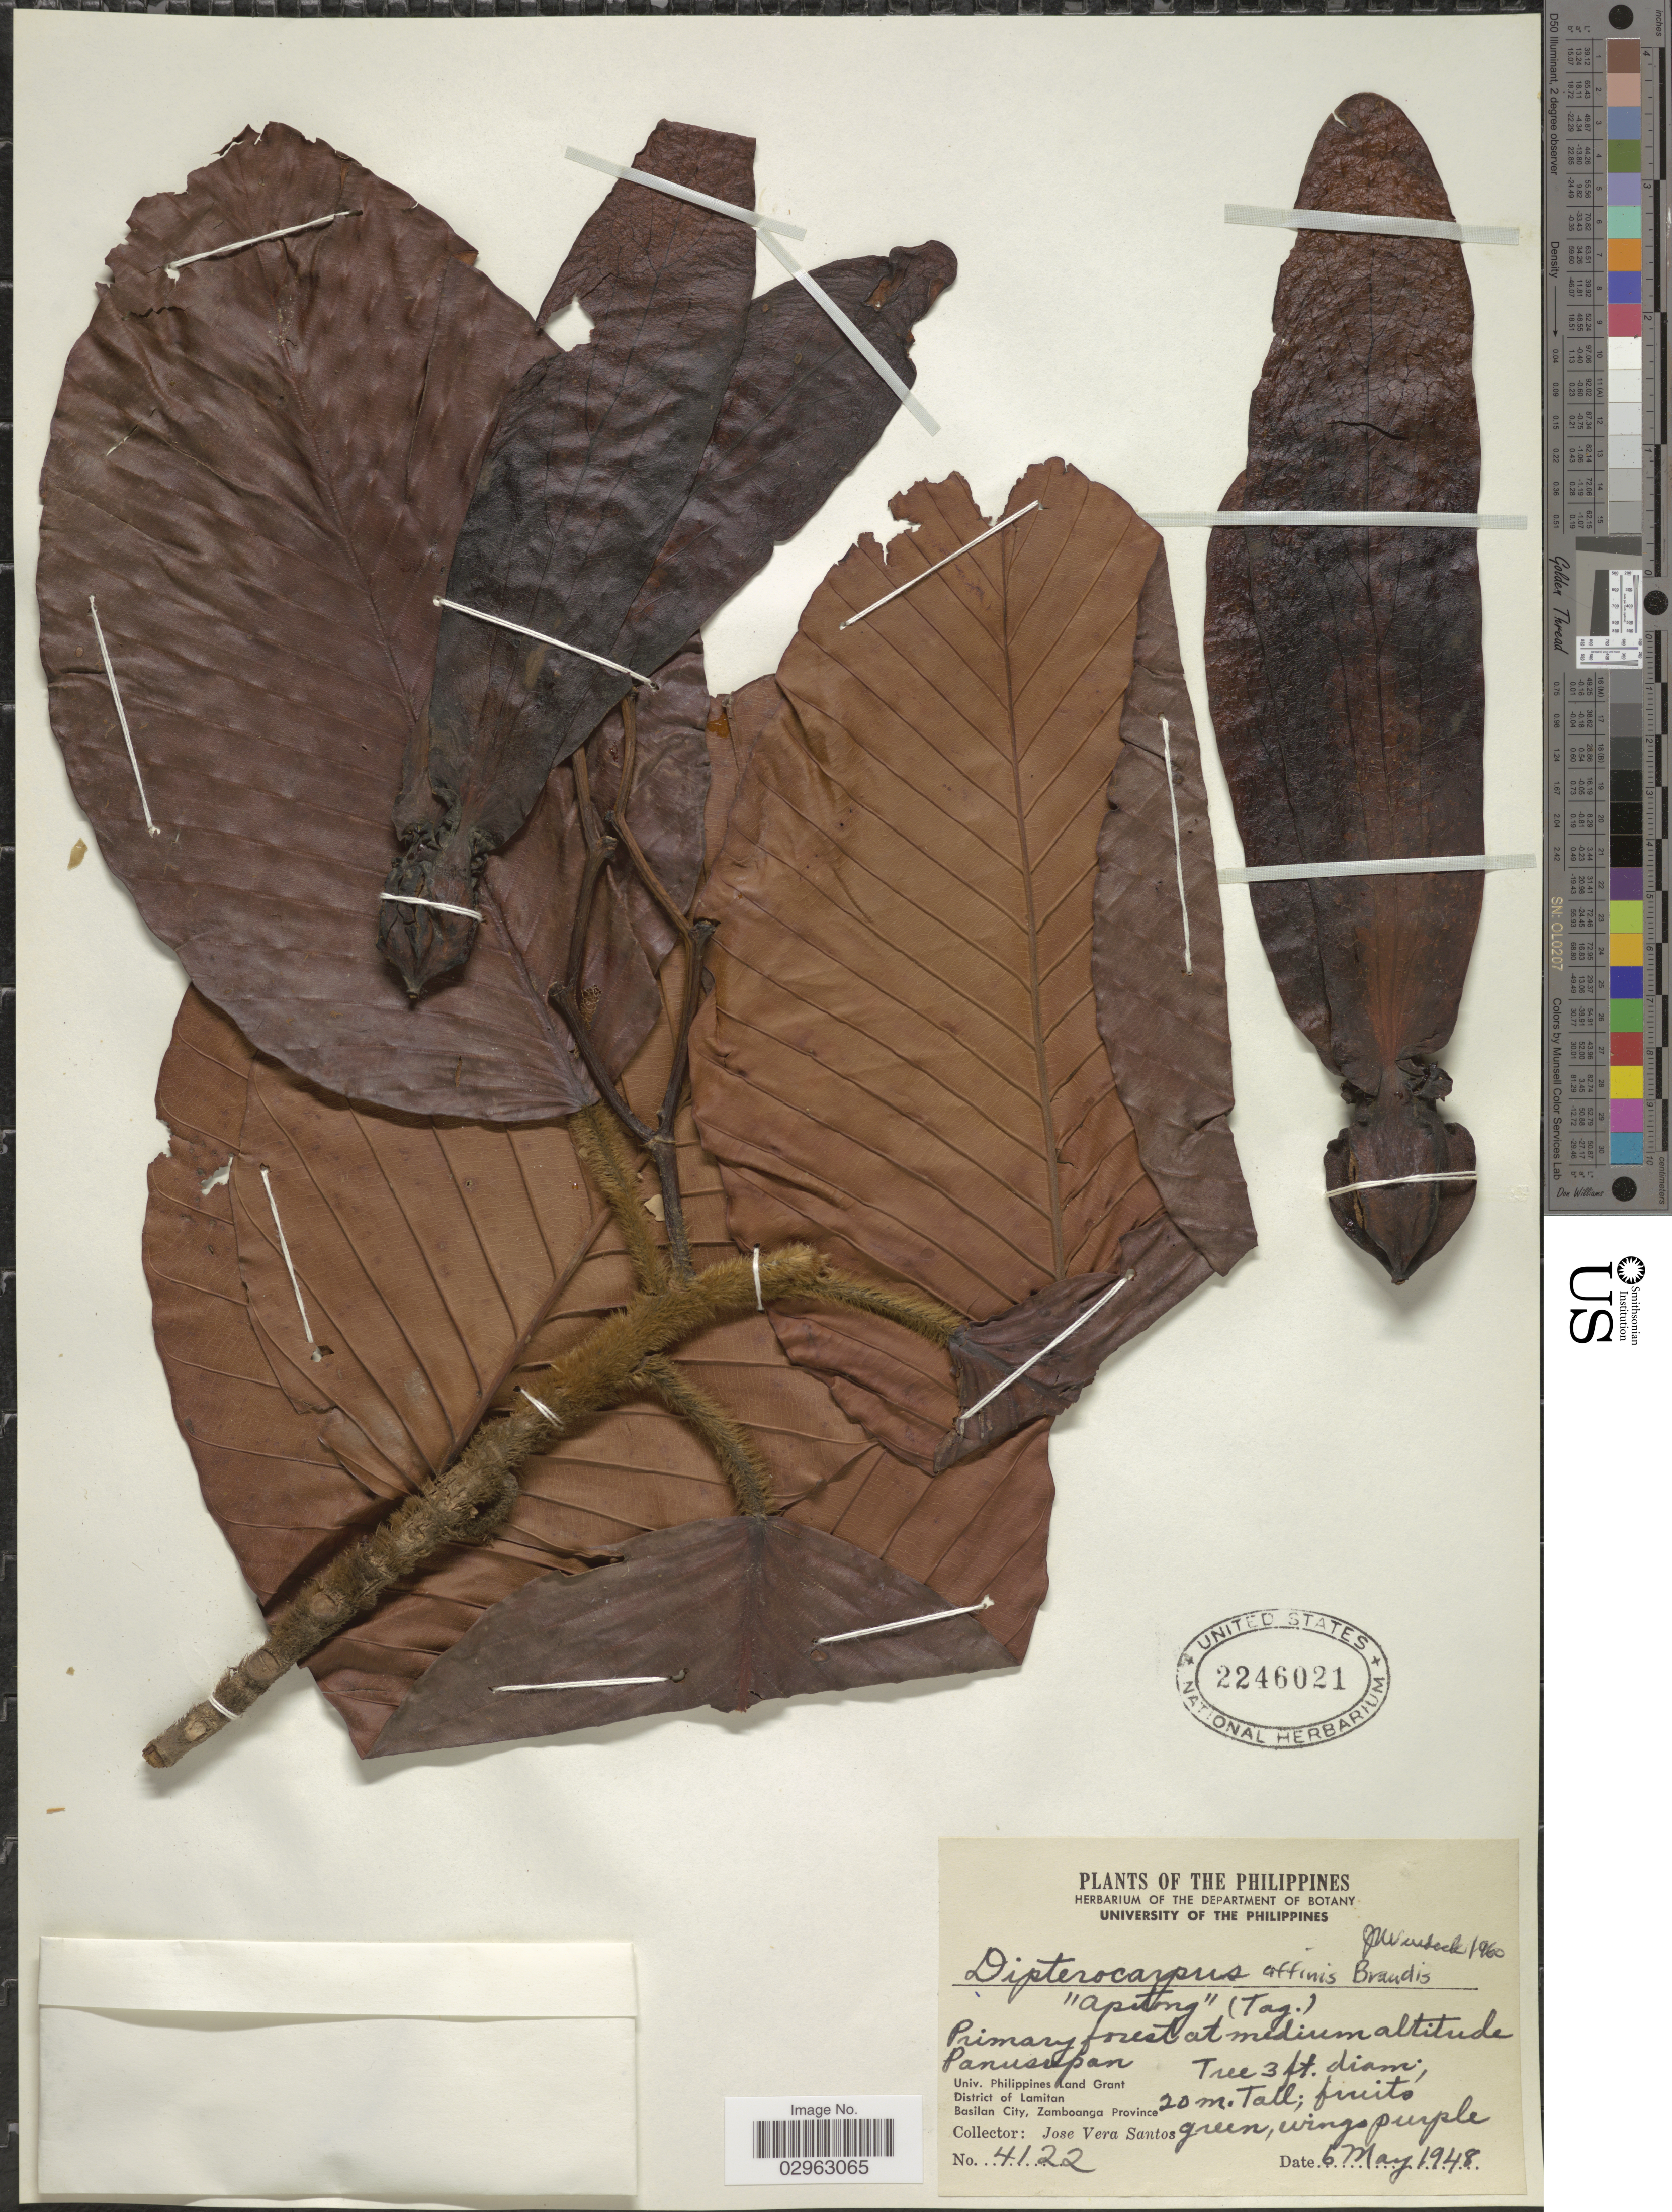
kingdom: Plantae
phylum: Tracheophyta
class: Magnoliopsida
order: Malvales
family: Dipterocarpaceae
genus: Dipterocarpus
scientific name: Dipterocarpus affinis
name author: Brandis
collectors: J. V. Santos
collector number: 4122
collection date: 1948-05-06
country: Philippines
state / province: Muslim Mindanao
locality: Panusupan. District of Lamitan. Basilan, Zamboanga Province.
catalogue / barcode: US 2246021